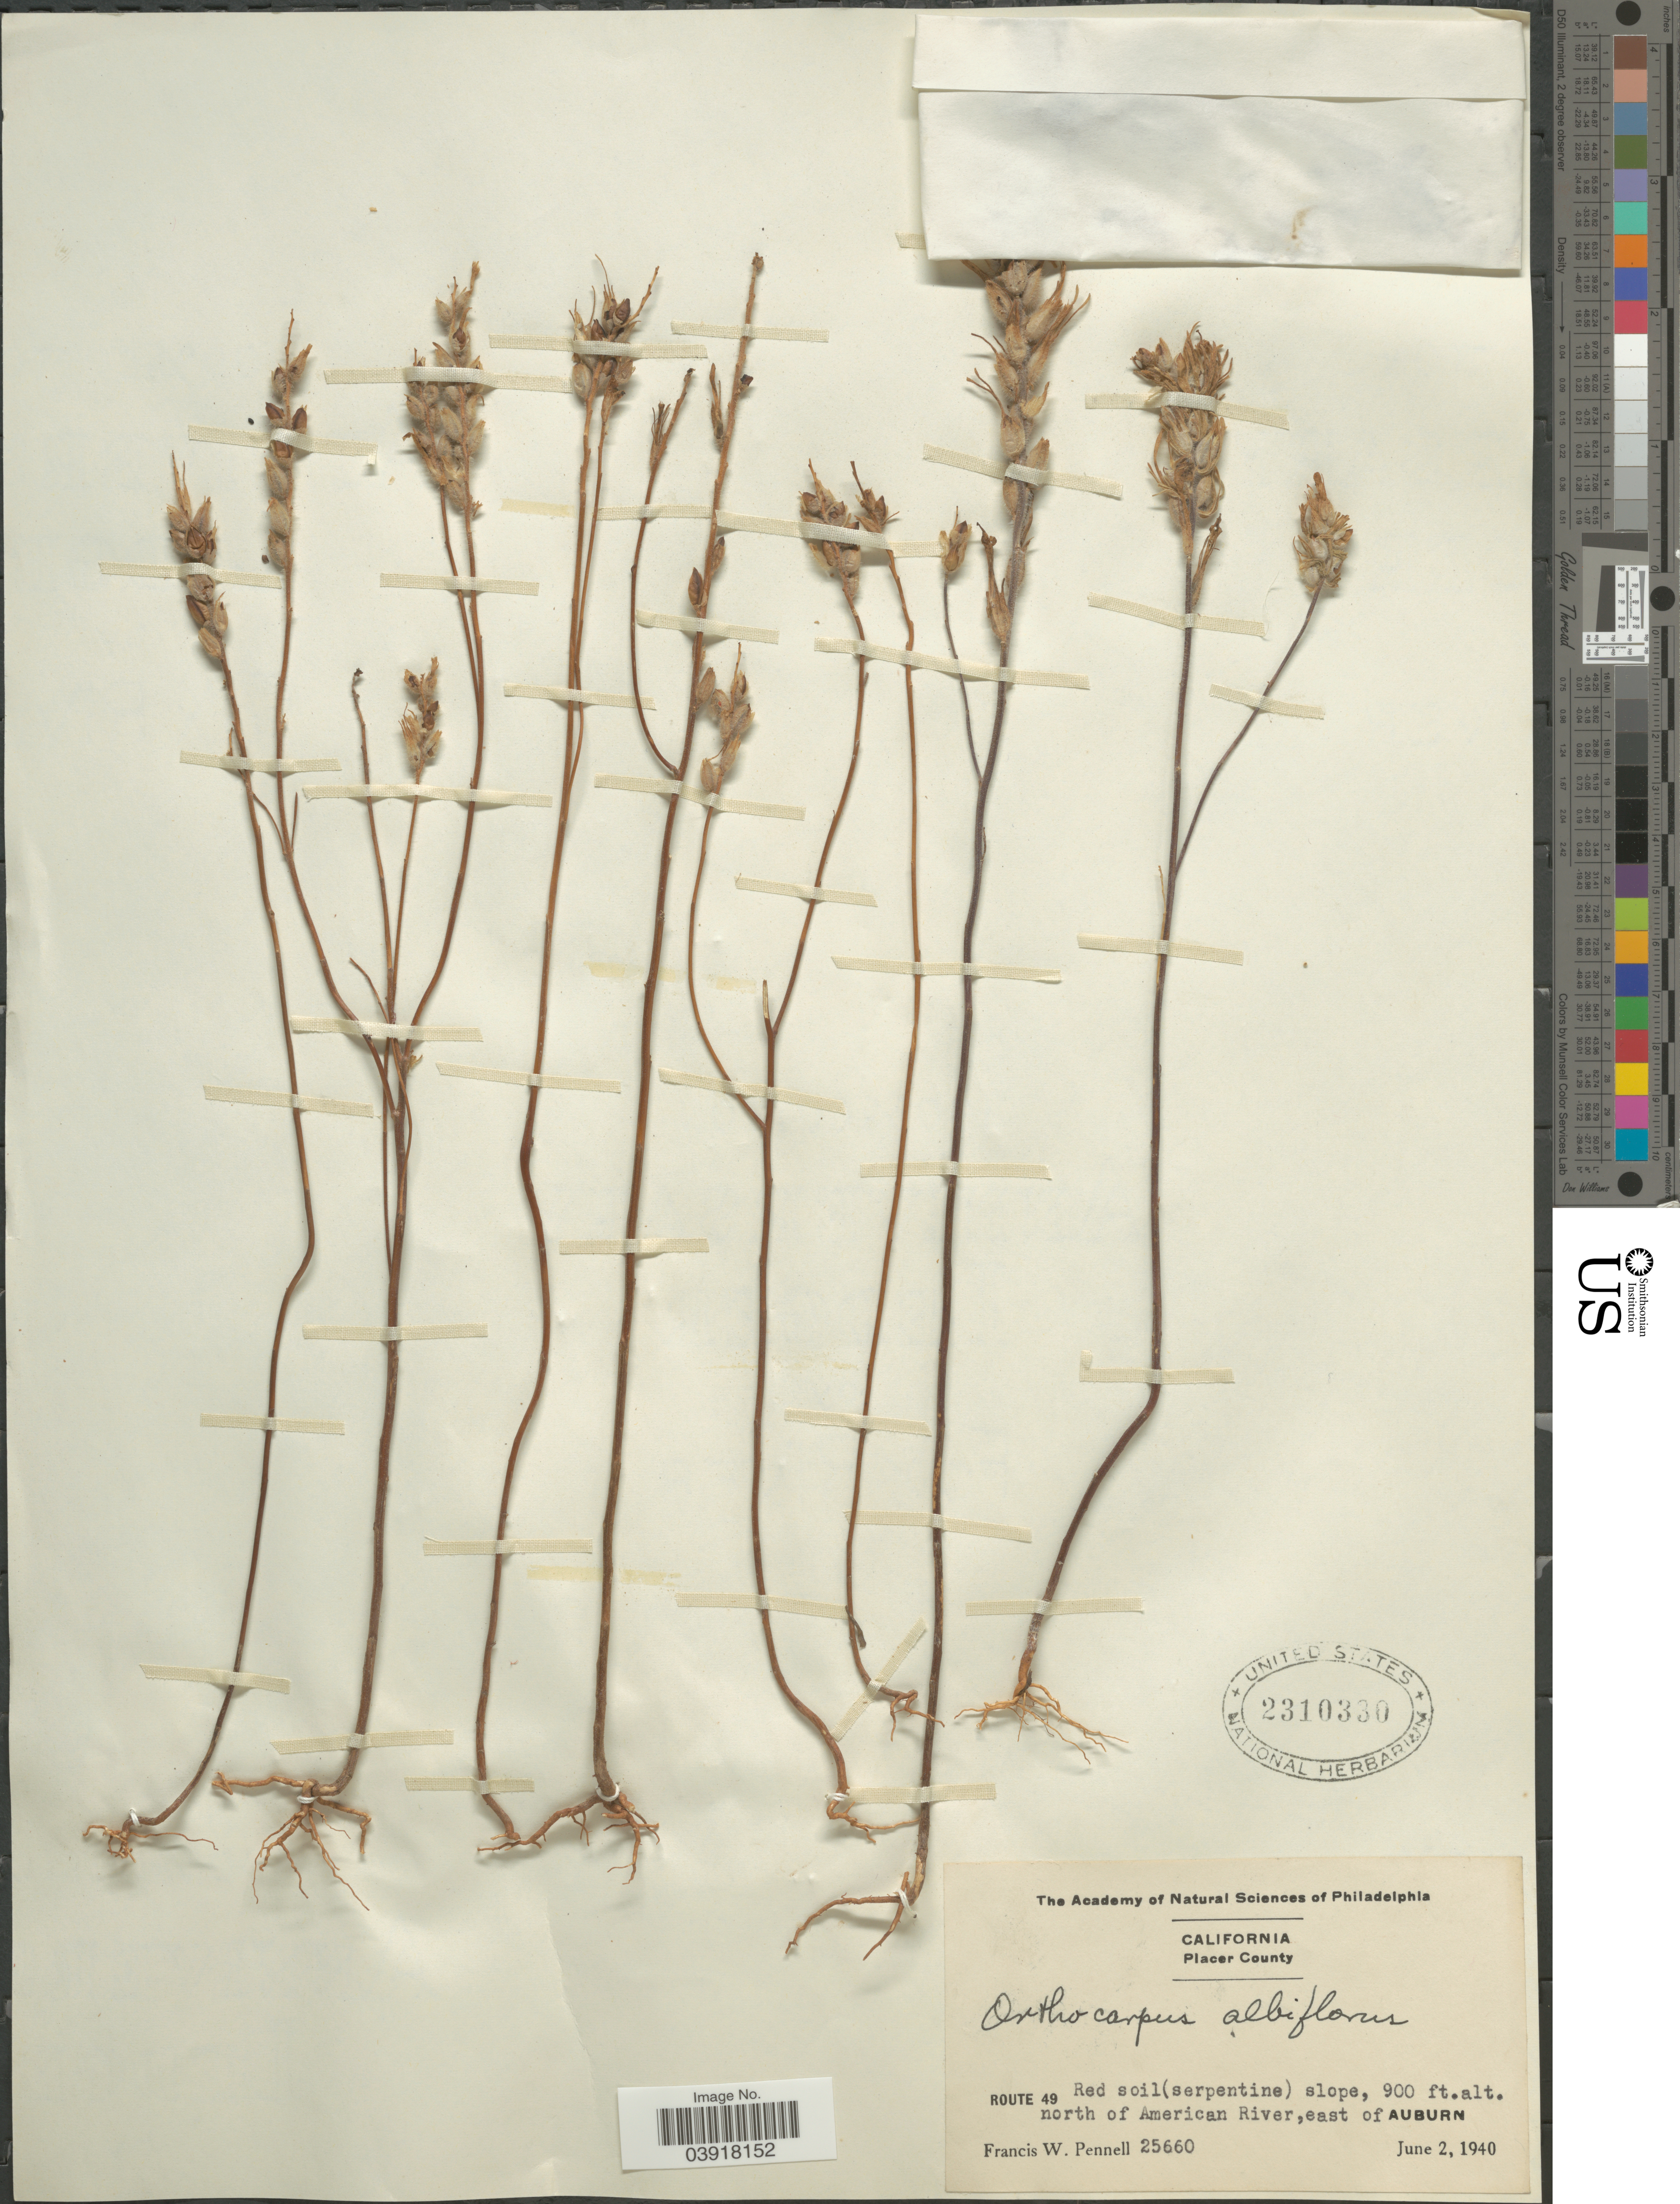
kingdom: Plantae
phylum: Tracheophyta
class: Magnoliopsida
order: Lamiales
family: Orobanchaceae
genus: Orthocarpus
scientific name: Orthocarpus sp.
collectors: F. W. Pennell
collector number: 25660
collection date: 1940-06-02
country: United States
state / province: California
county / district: Placer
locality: Placer County. Route 49. North of American River, east of Auburn.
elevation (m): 274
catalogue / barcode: US 2310330